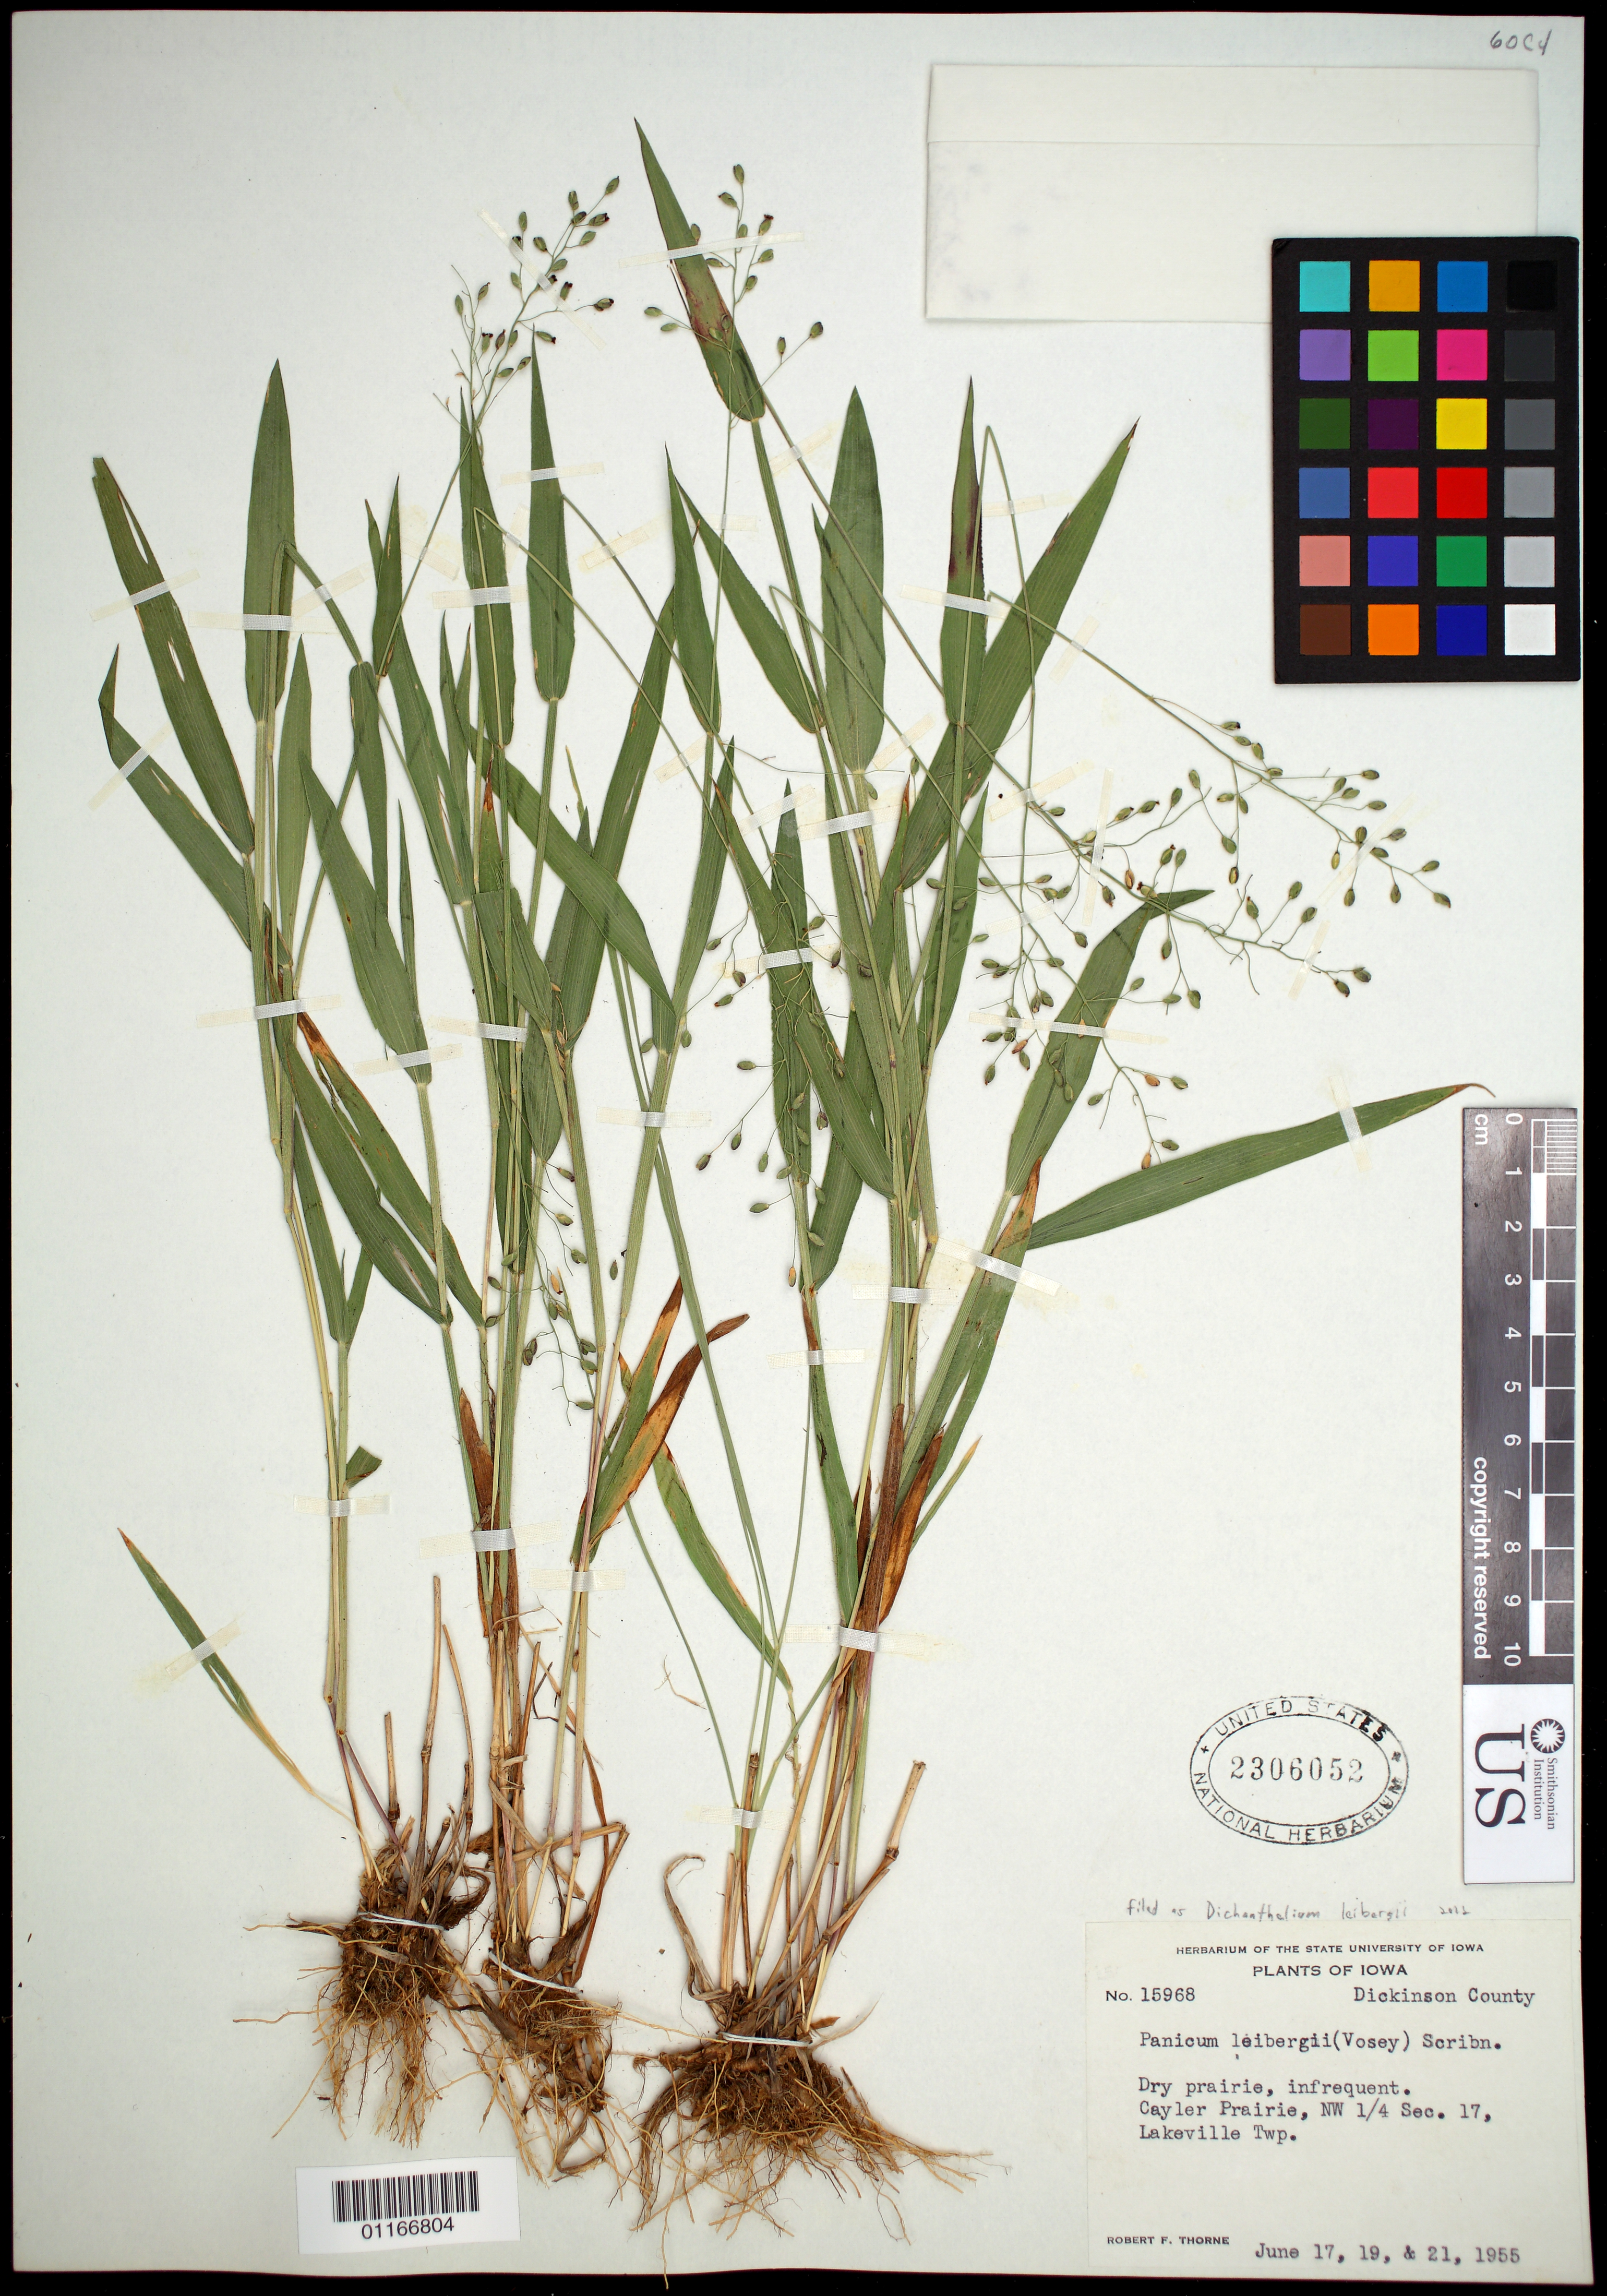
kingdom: Plantae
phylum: Tracheophyta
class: Liliopsida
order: Poales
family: Poaceae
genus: Dichanthelium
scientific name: Dichanthelium leibergii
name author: (Vasey) Gould & C.A. Clark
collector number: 15968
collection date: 1955-06-17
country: United States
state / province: Iowa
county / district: Dickinson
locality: NW 1/4 Sect. 17, Lakeville Twp.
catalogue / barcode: US 2306052